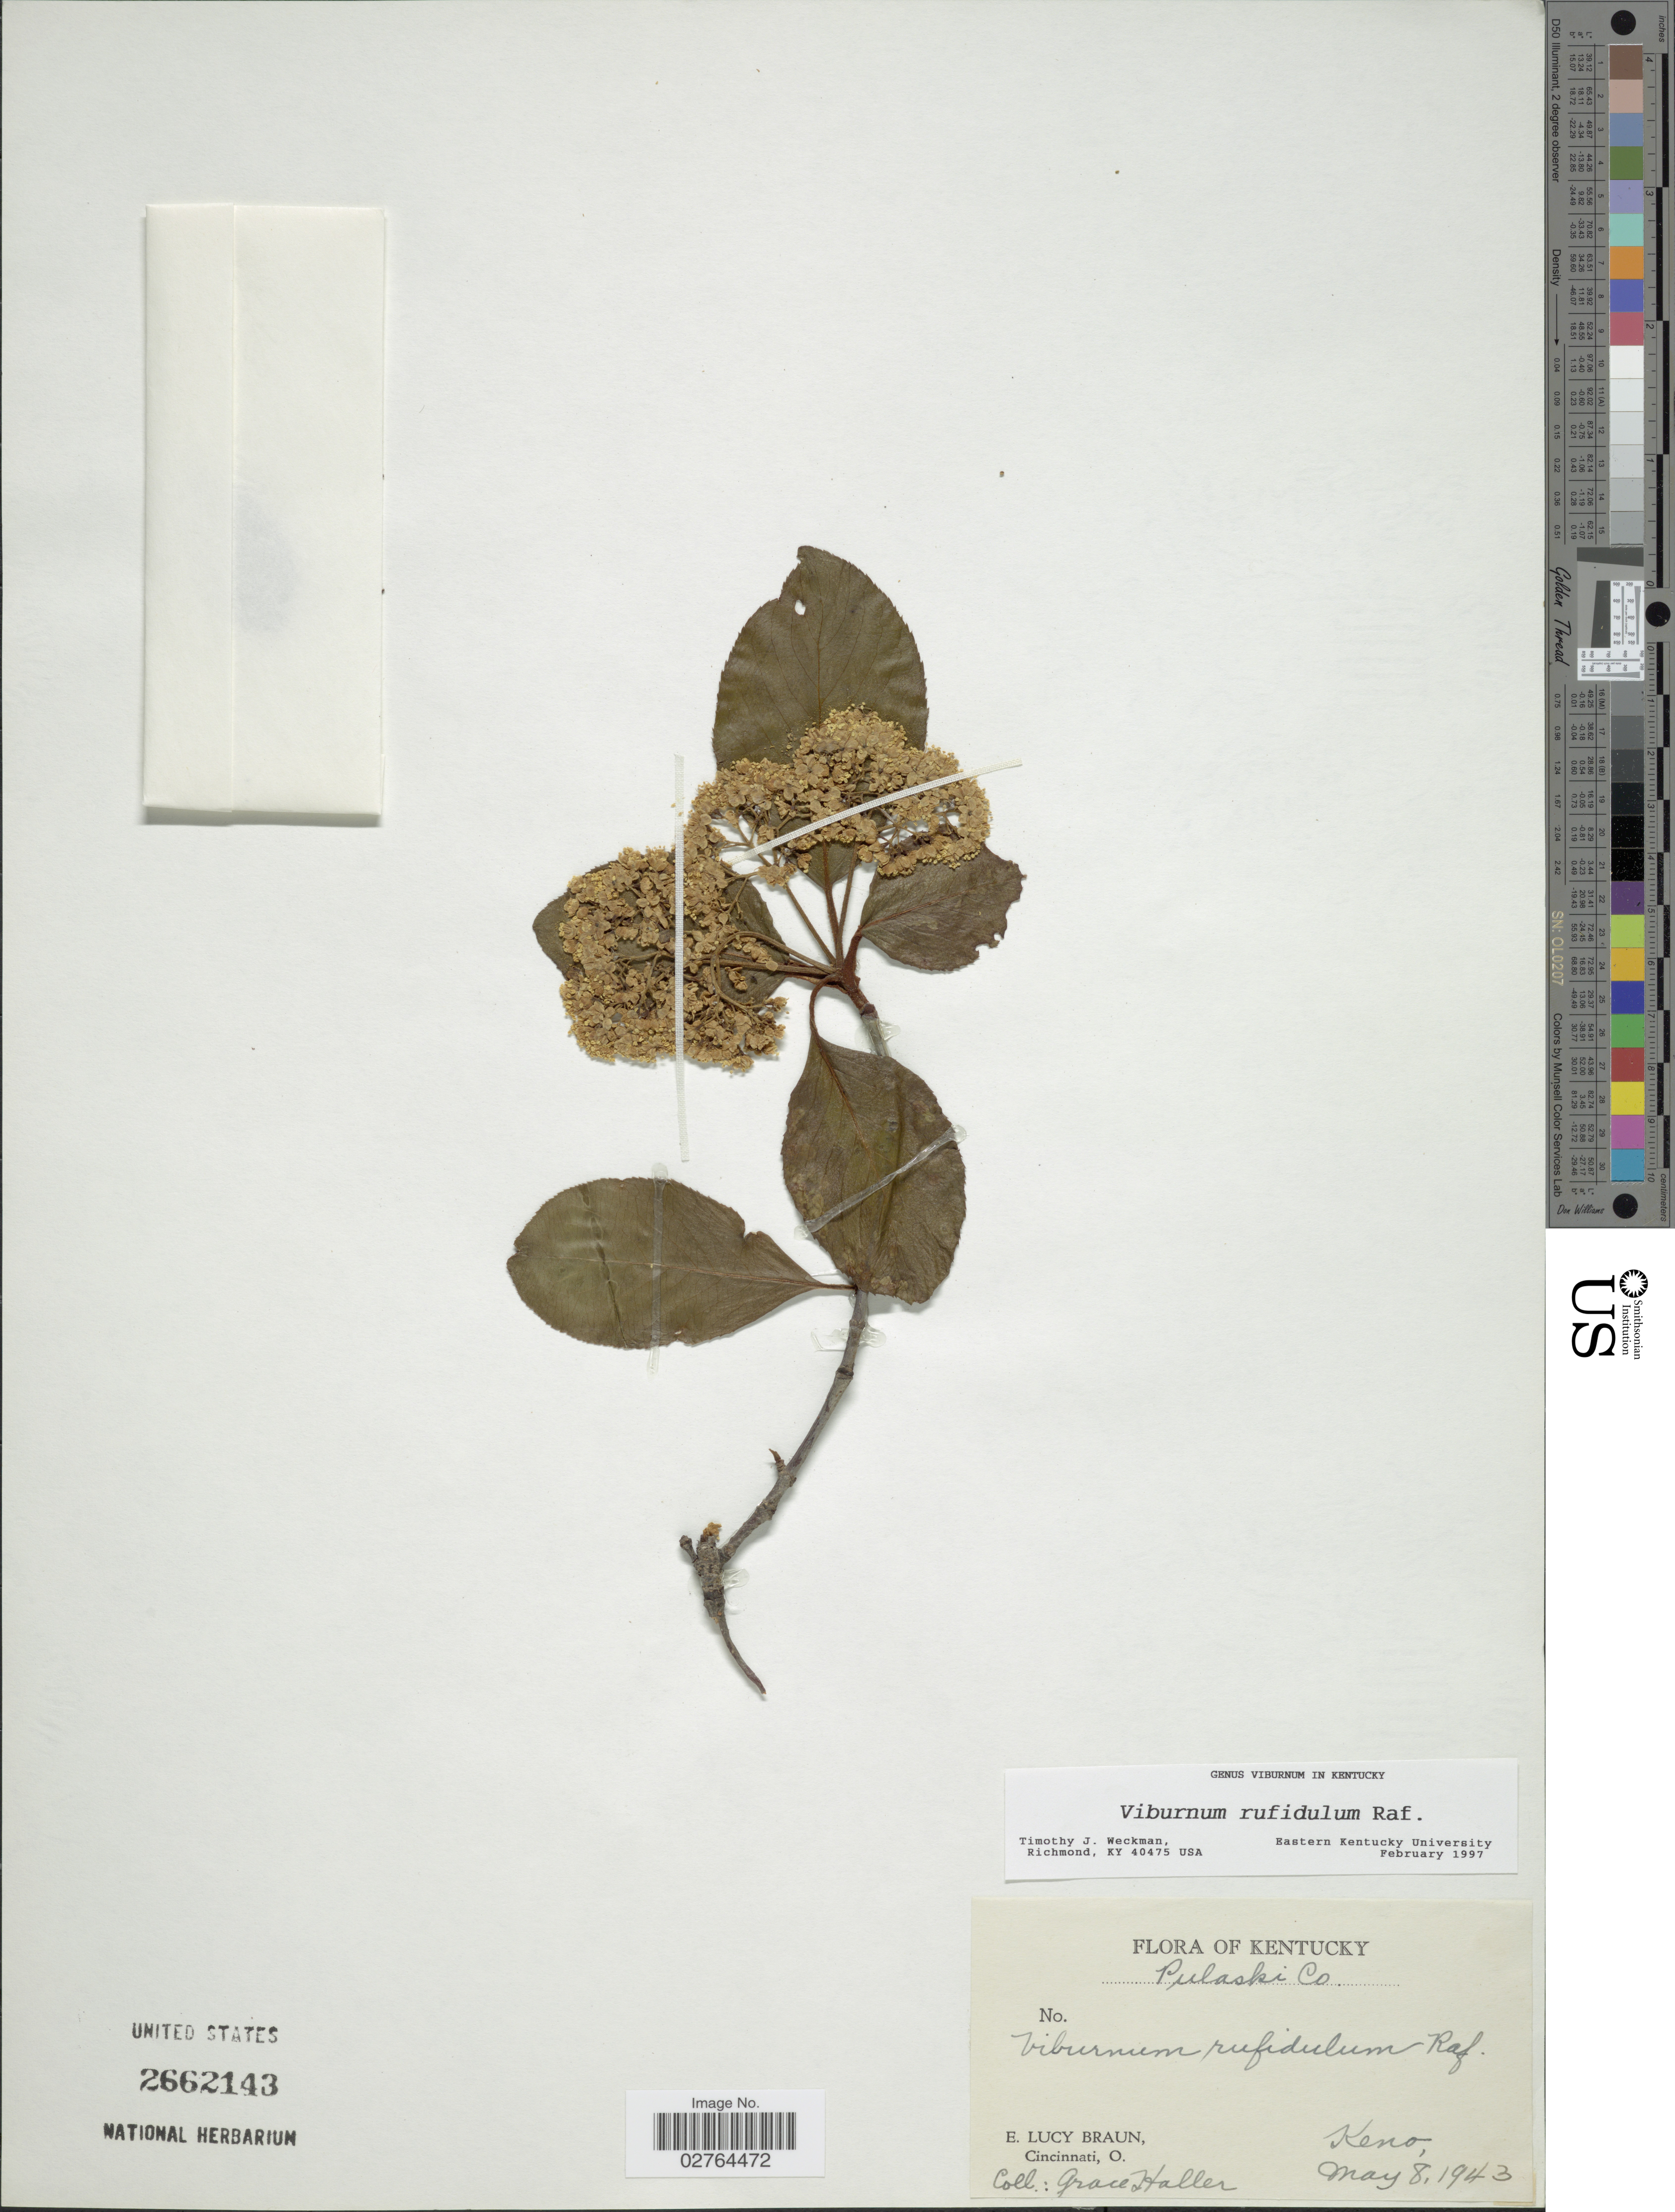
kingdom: Plantae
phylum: Tracheophyta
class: Magnoliopsida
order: Dipsacales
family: Viburnaceae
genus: Viburnum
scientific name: Viburnum rufidulum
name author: Raf.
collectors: G. Haller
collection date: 1943-05-08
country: United States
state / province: Kentucky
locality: Pulaski Co., Keno.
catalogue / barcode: US 2662143